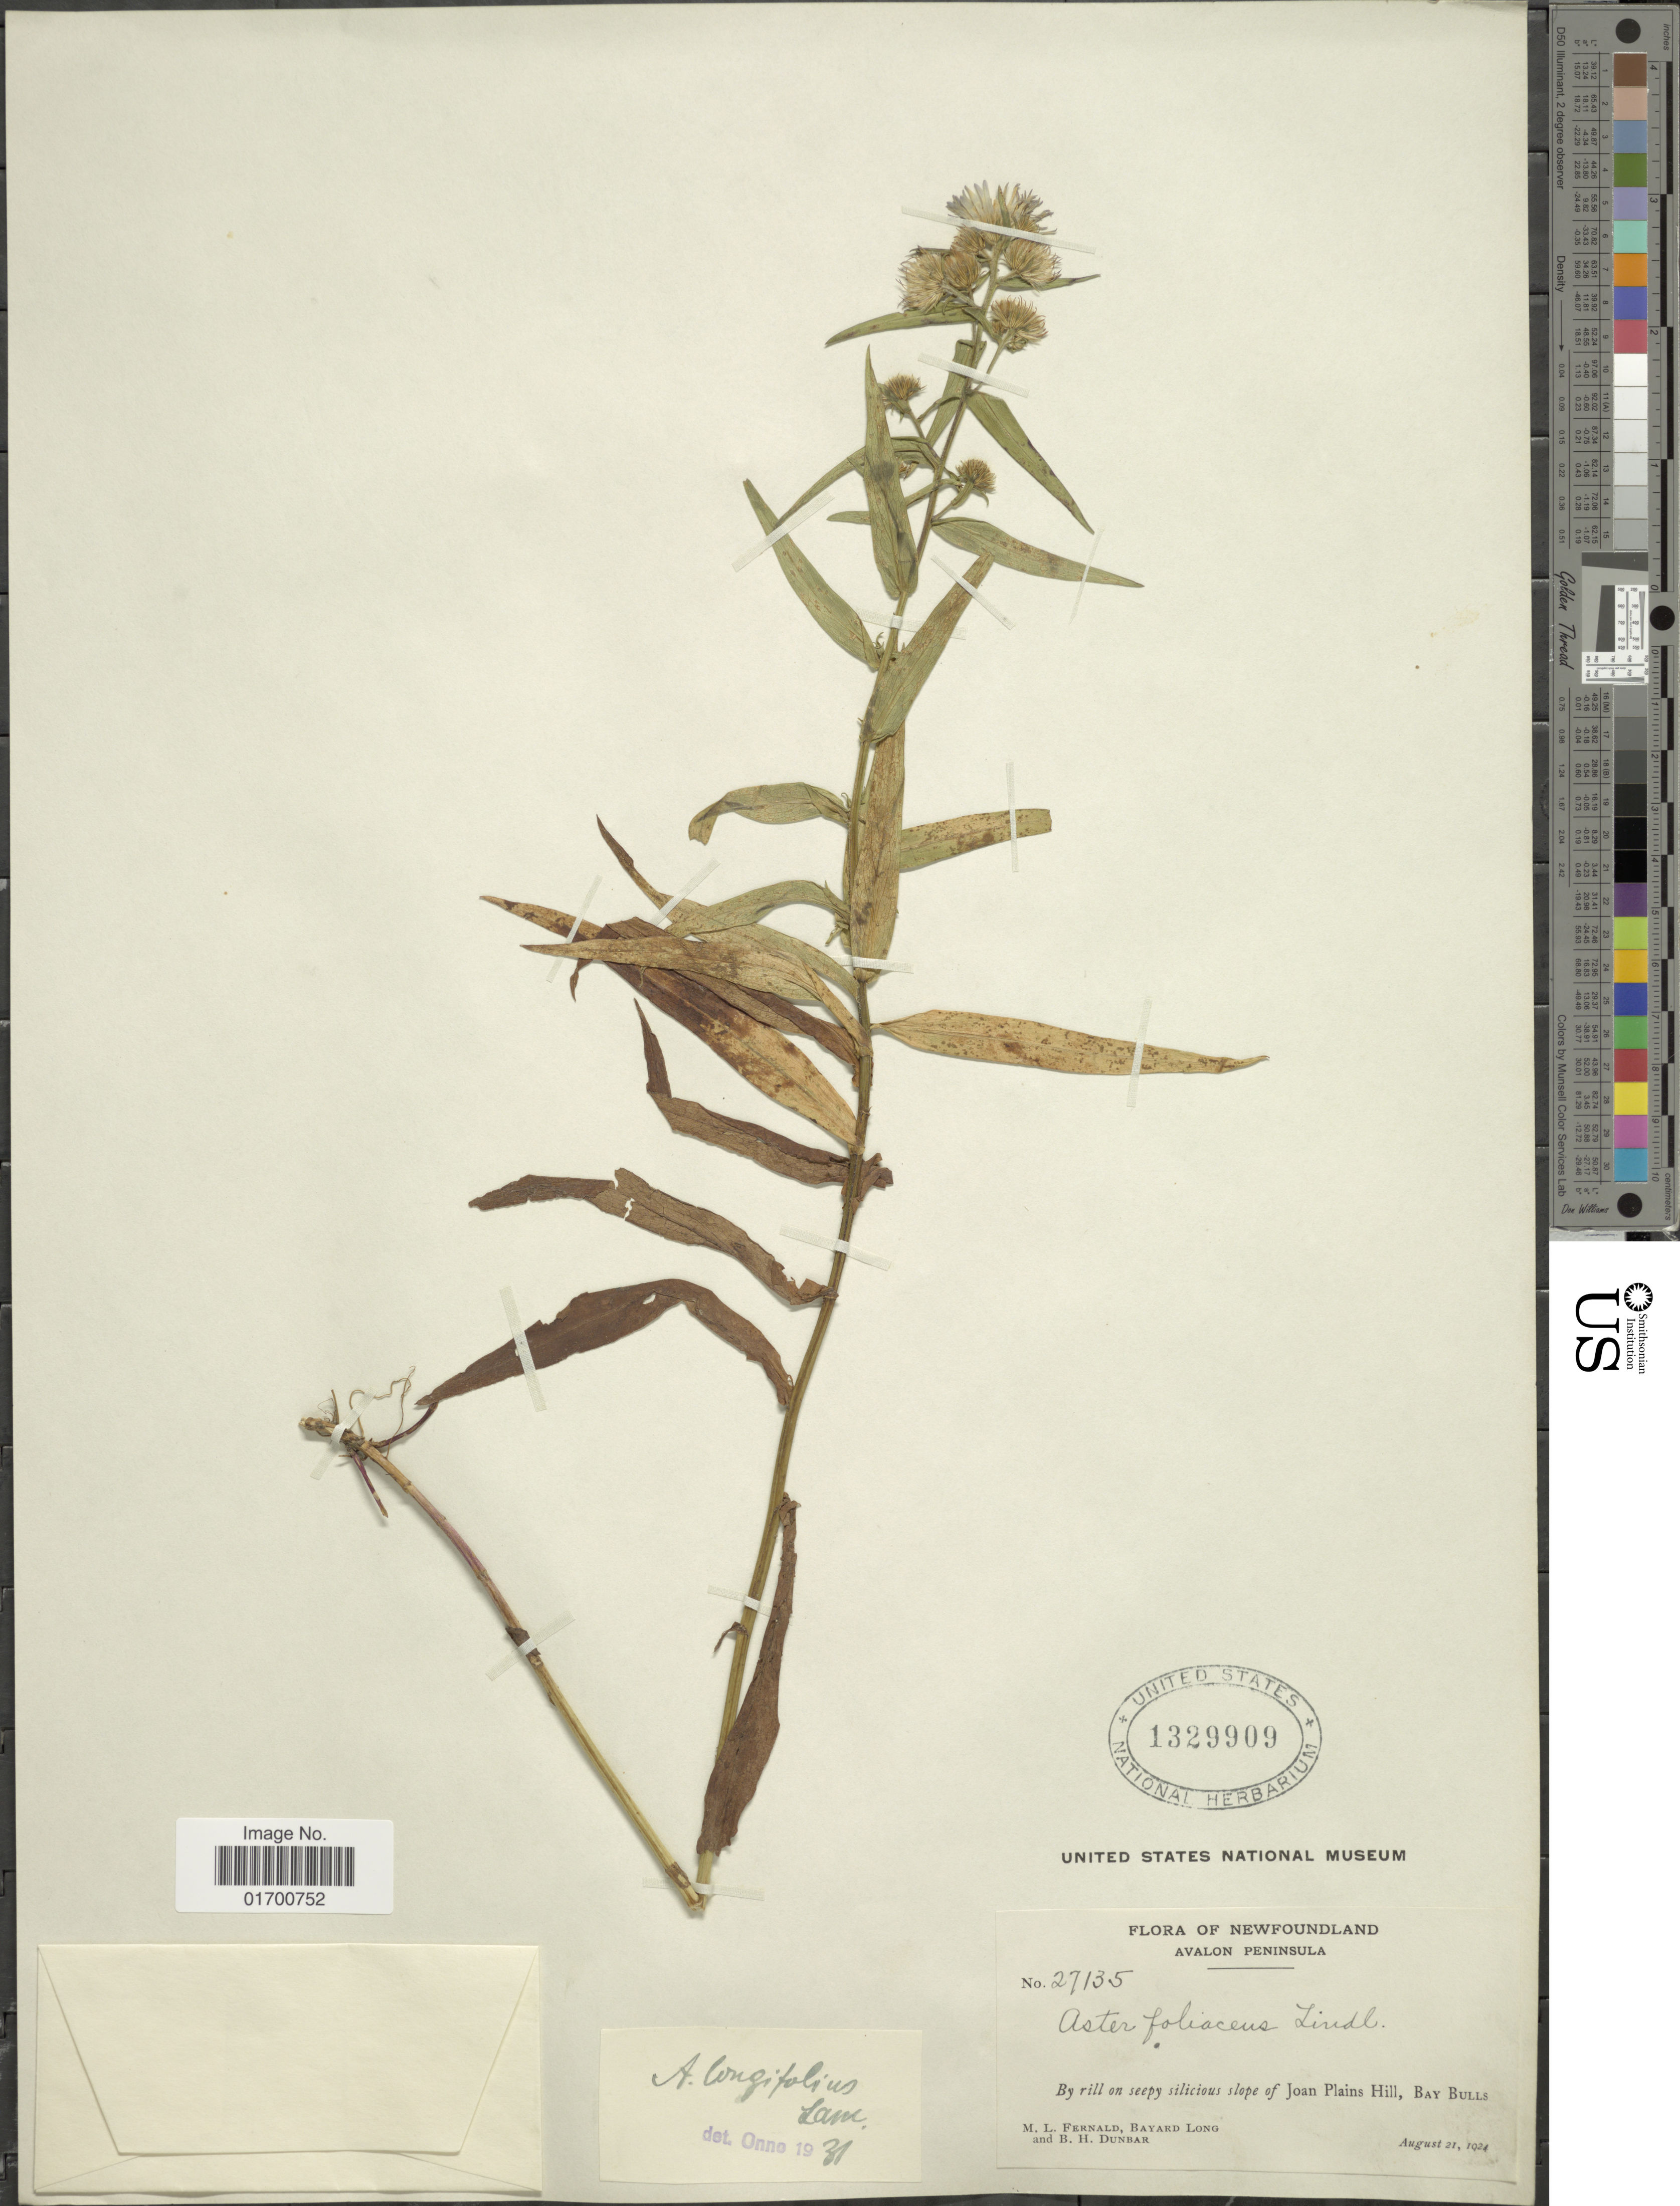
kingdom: Plantae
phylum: Tracheophyta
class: Magnoliopsida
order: Asterales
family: Asteraceae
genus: Symphyotrichum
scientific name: Symphyotrichum longifolium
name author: (Lam.) G.L. Nesom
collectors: M. L. Fernald, B. Long & B. Dunbar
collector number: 27135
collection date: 1924-08-21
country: Canada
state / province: Newfoundland and Labrador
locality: Avalon Peninsula, By rill on seepy silicious slope of Joan Plains Hill, Bay Bulls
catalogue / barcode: US 1329909